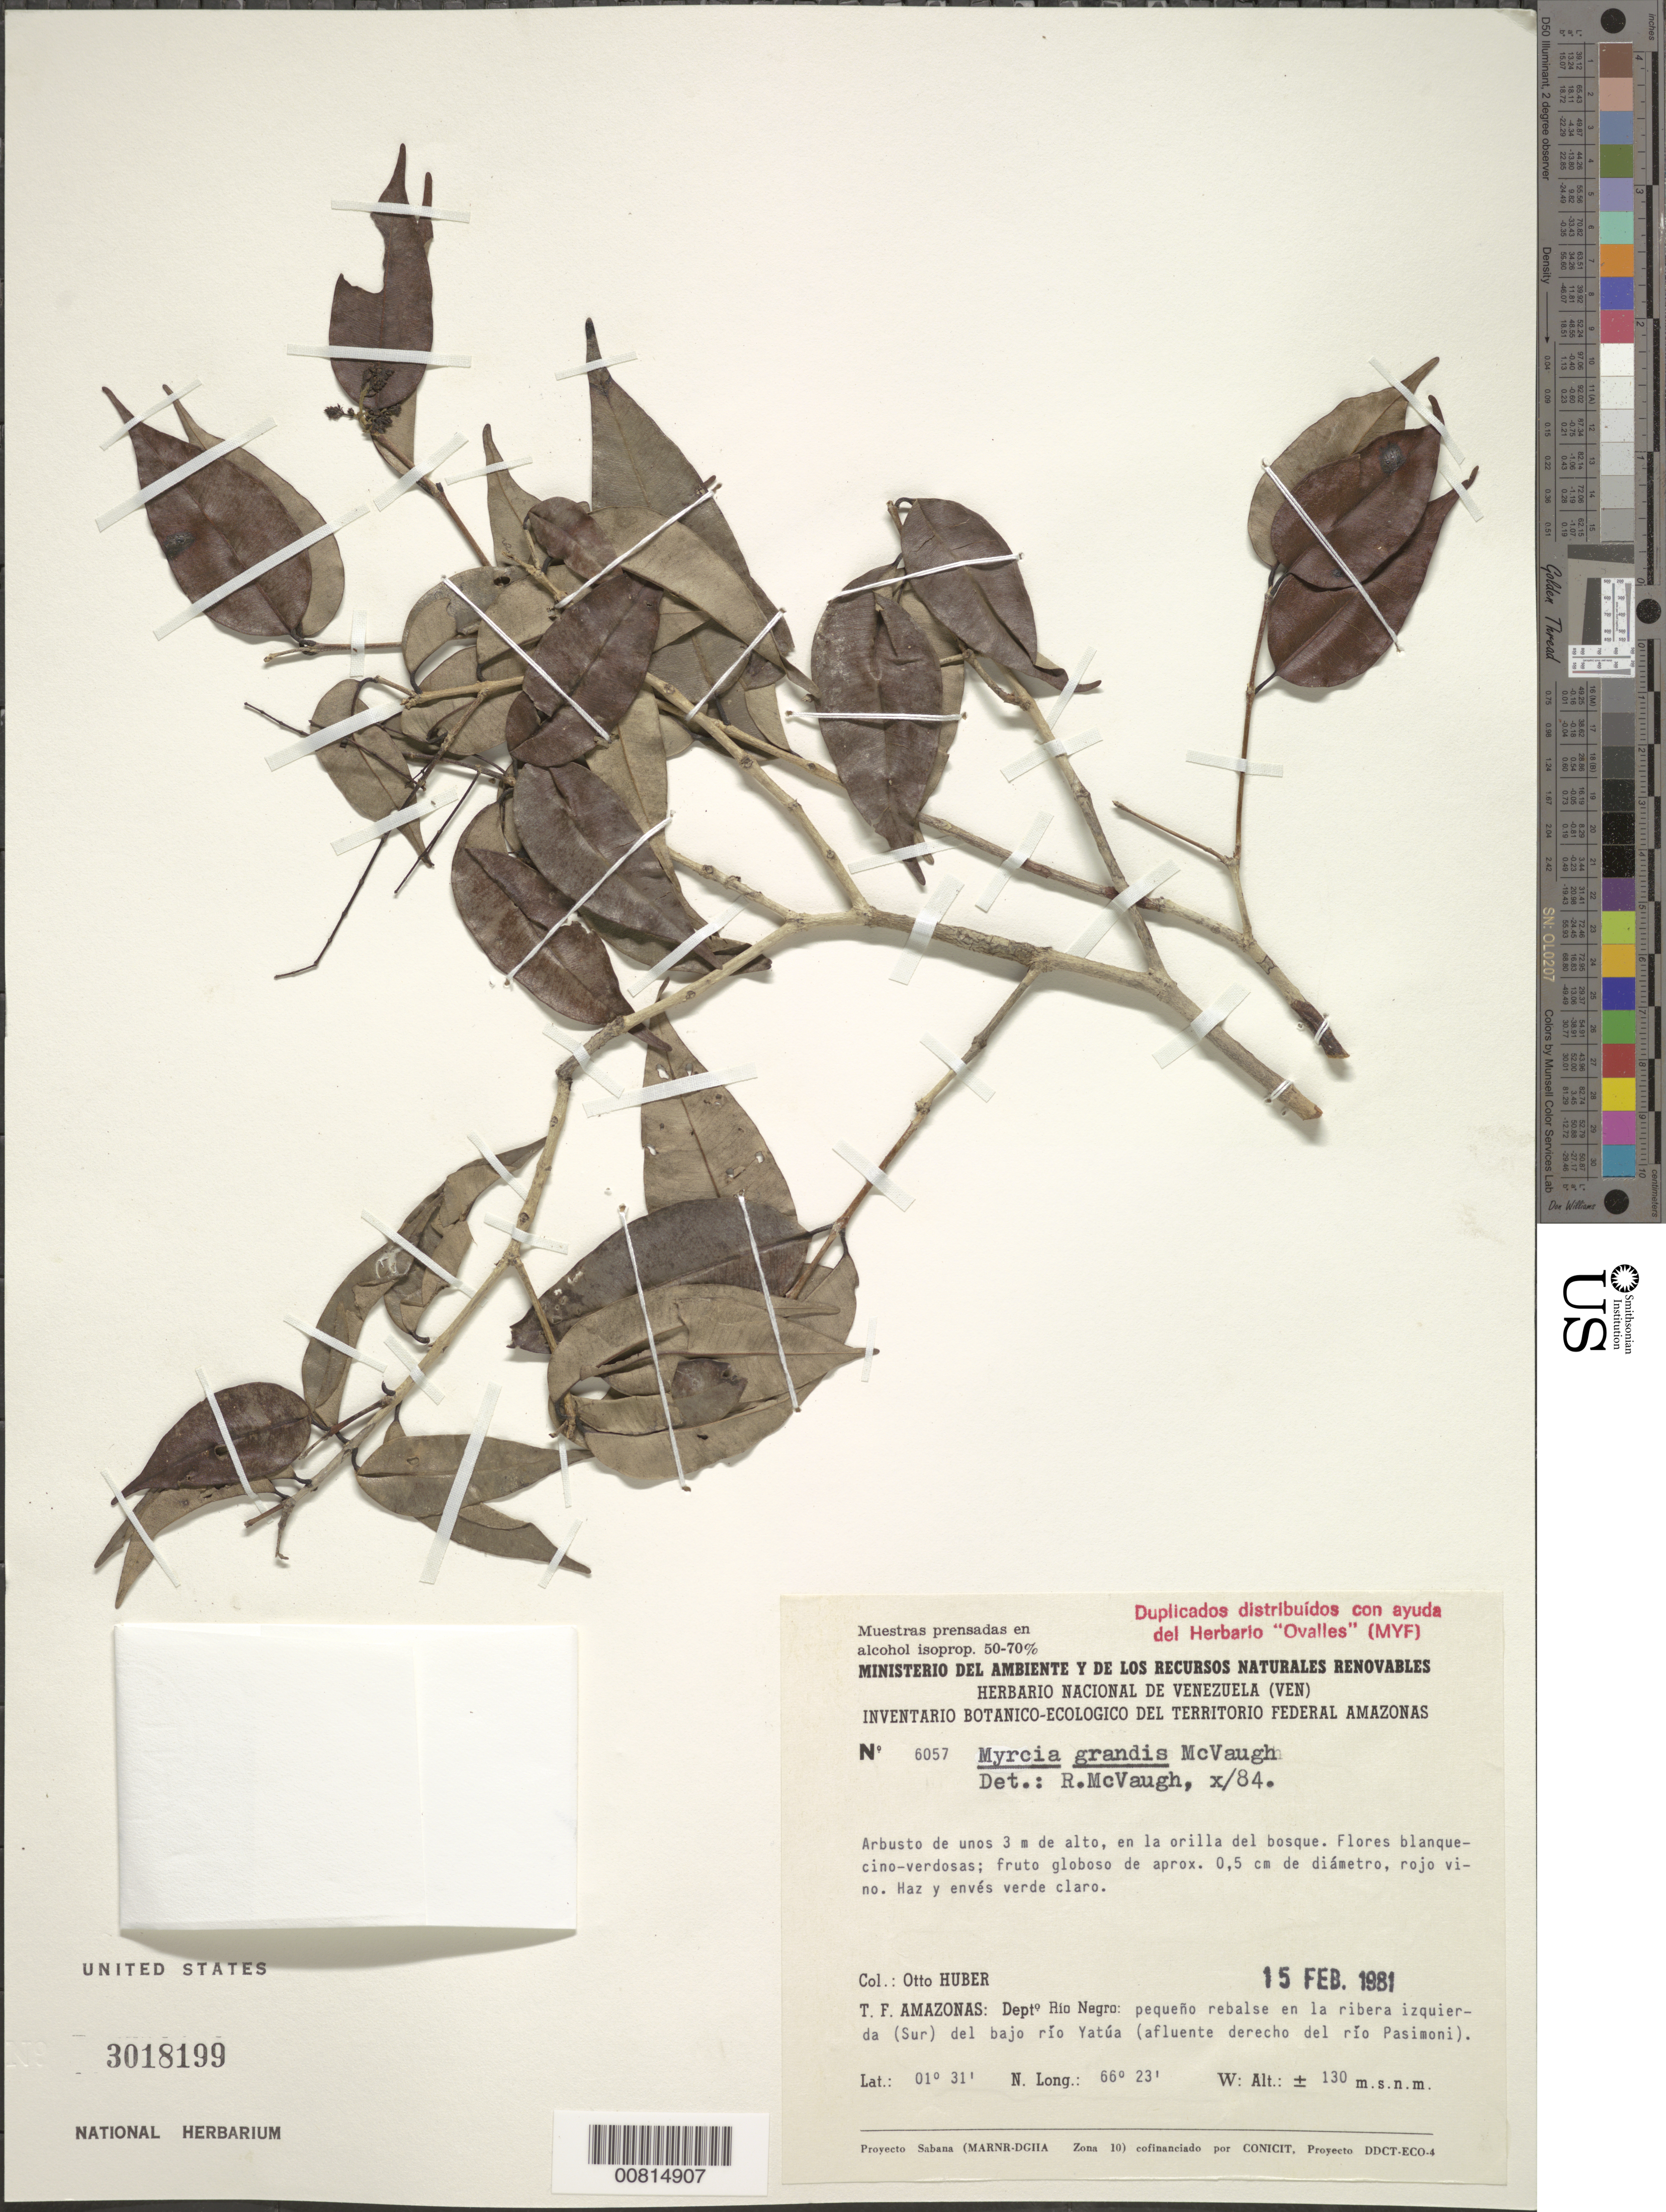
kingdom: Plantae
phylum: Tracheophyta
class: Magnoliopsida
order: Myrtales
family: Myrtaceae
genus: Myrcia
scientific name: Myrcia grandis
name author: McVaugh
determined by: McVaugh, R.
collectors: O. Huber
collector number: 6057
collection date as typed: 15-Feb-81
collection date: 1981-02-15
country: Venezuela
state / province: Amazonas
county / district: Río Negro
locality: Bajo Río Yatua (affluent derecho del Río Pasimoni)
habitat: Pequeno rebalse; orilla del bosque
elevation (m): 130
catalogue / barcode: US 3018199